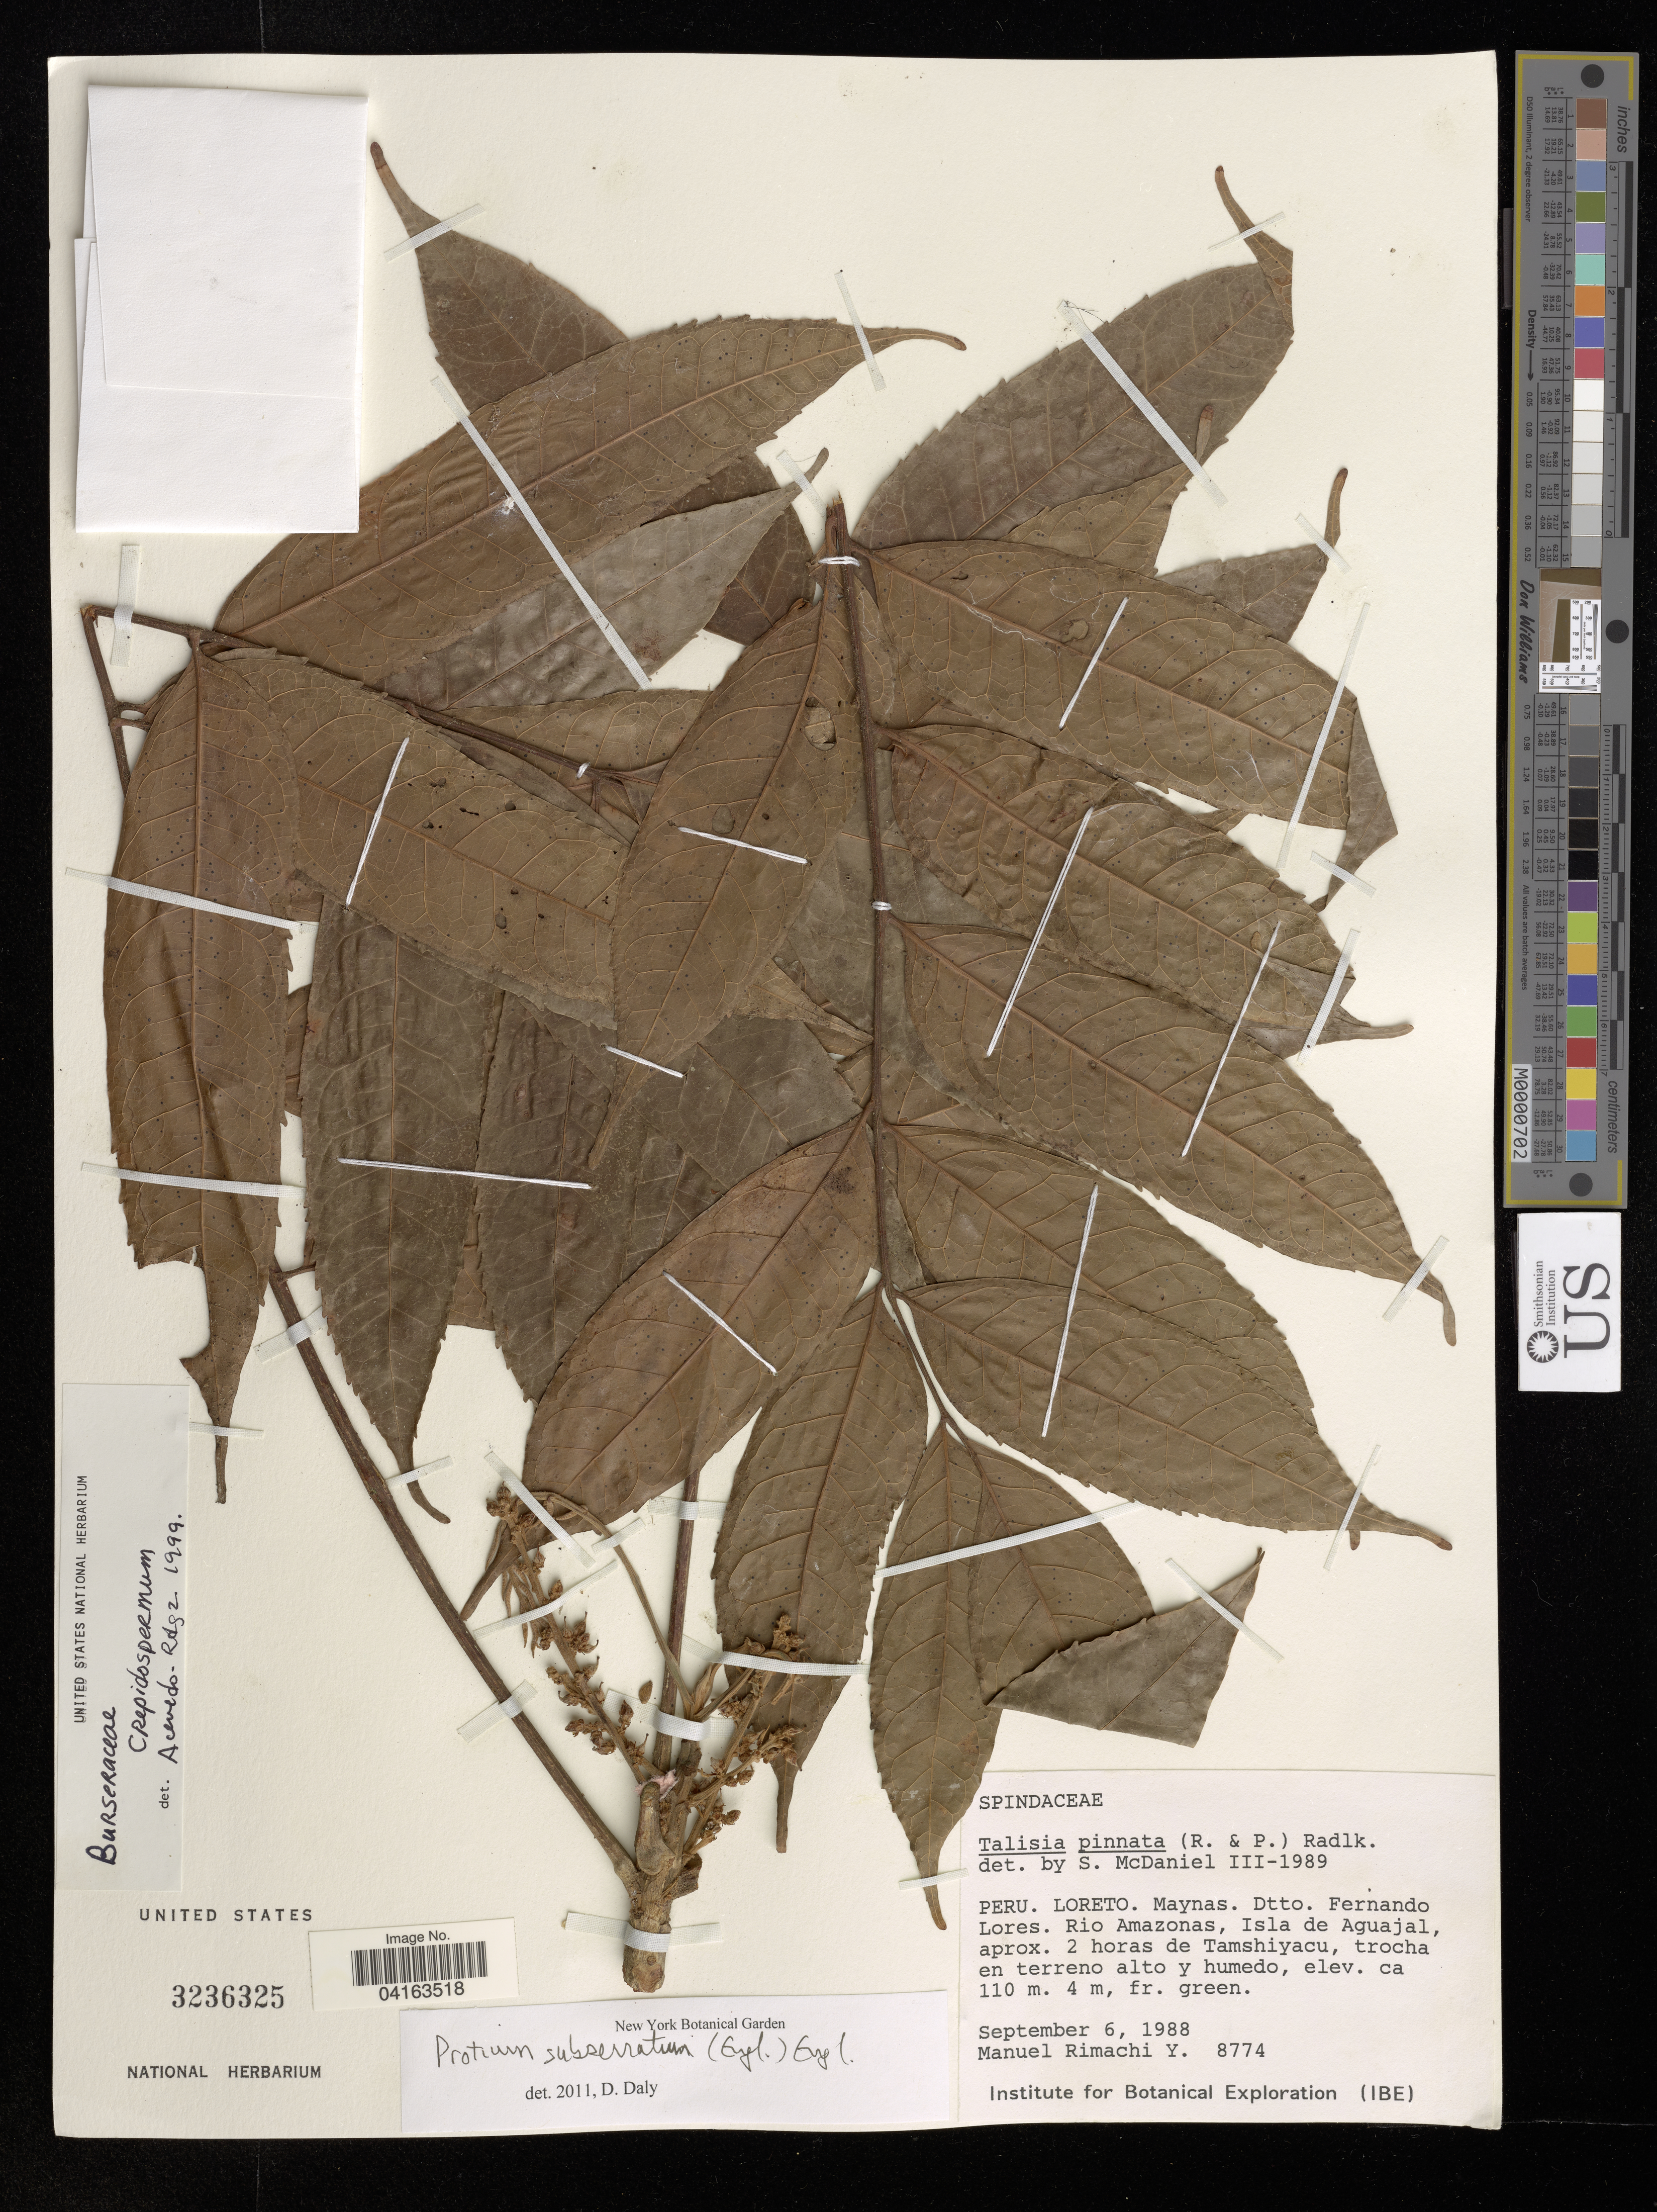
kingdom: Plantae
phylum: Tracheophyta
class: Magnoliopsida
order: Sapindales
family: Burseraceae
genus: Protium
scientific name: Protium subserratum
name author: (Engl.) Engl.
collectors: M. Ricmachi Y.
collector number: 8774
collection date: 1988-09-06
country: Peru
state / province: Loreto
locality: Maynas. Dtto. Fernando Lores. Rio Amazonas, Isla de Aguajal, aprox. 2 horas de Tamshiyacu.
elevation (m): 110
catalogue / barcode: US 3236325